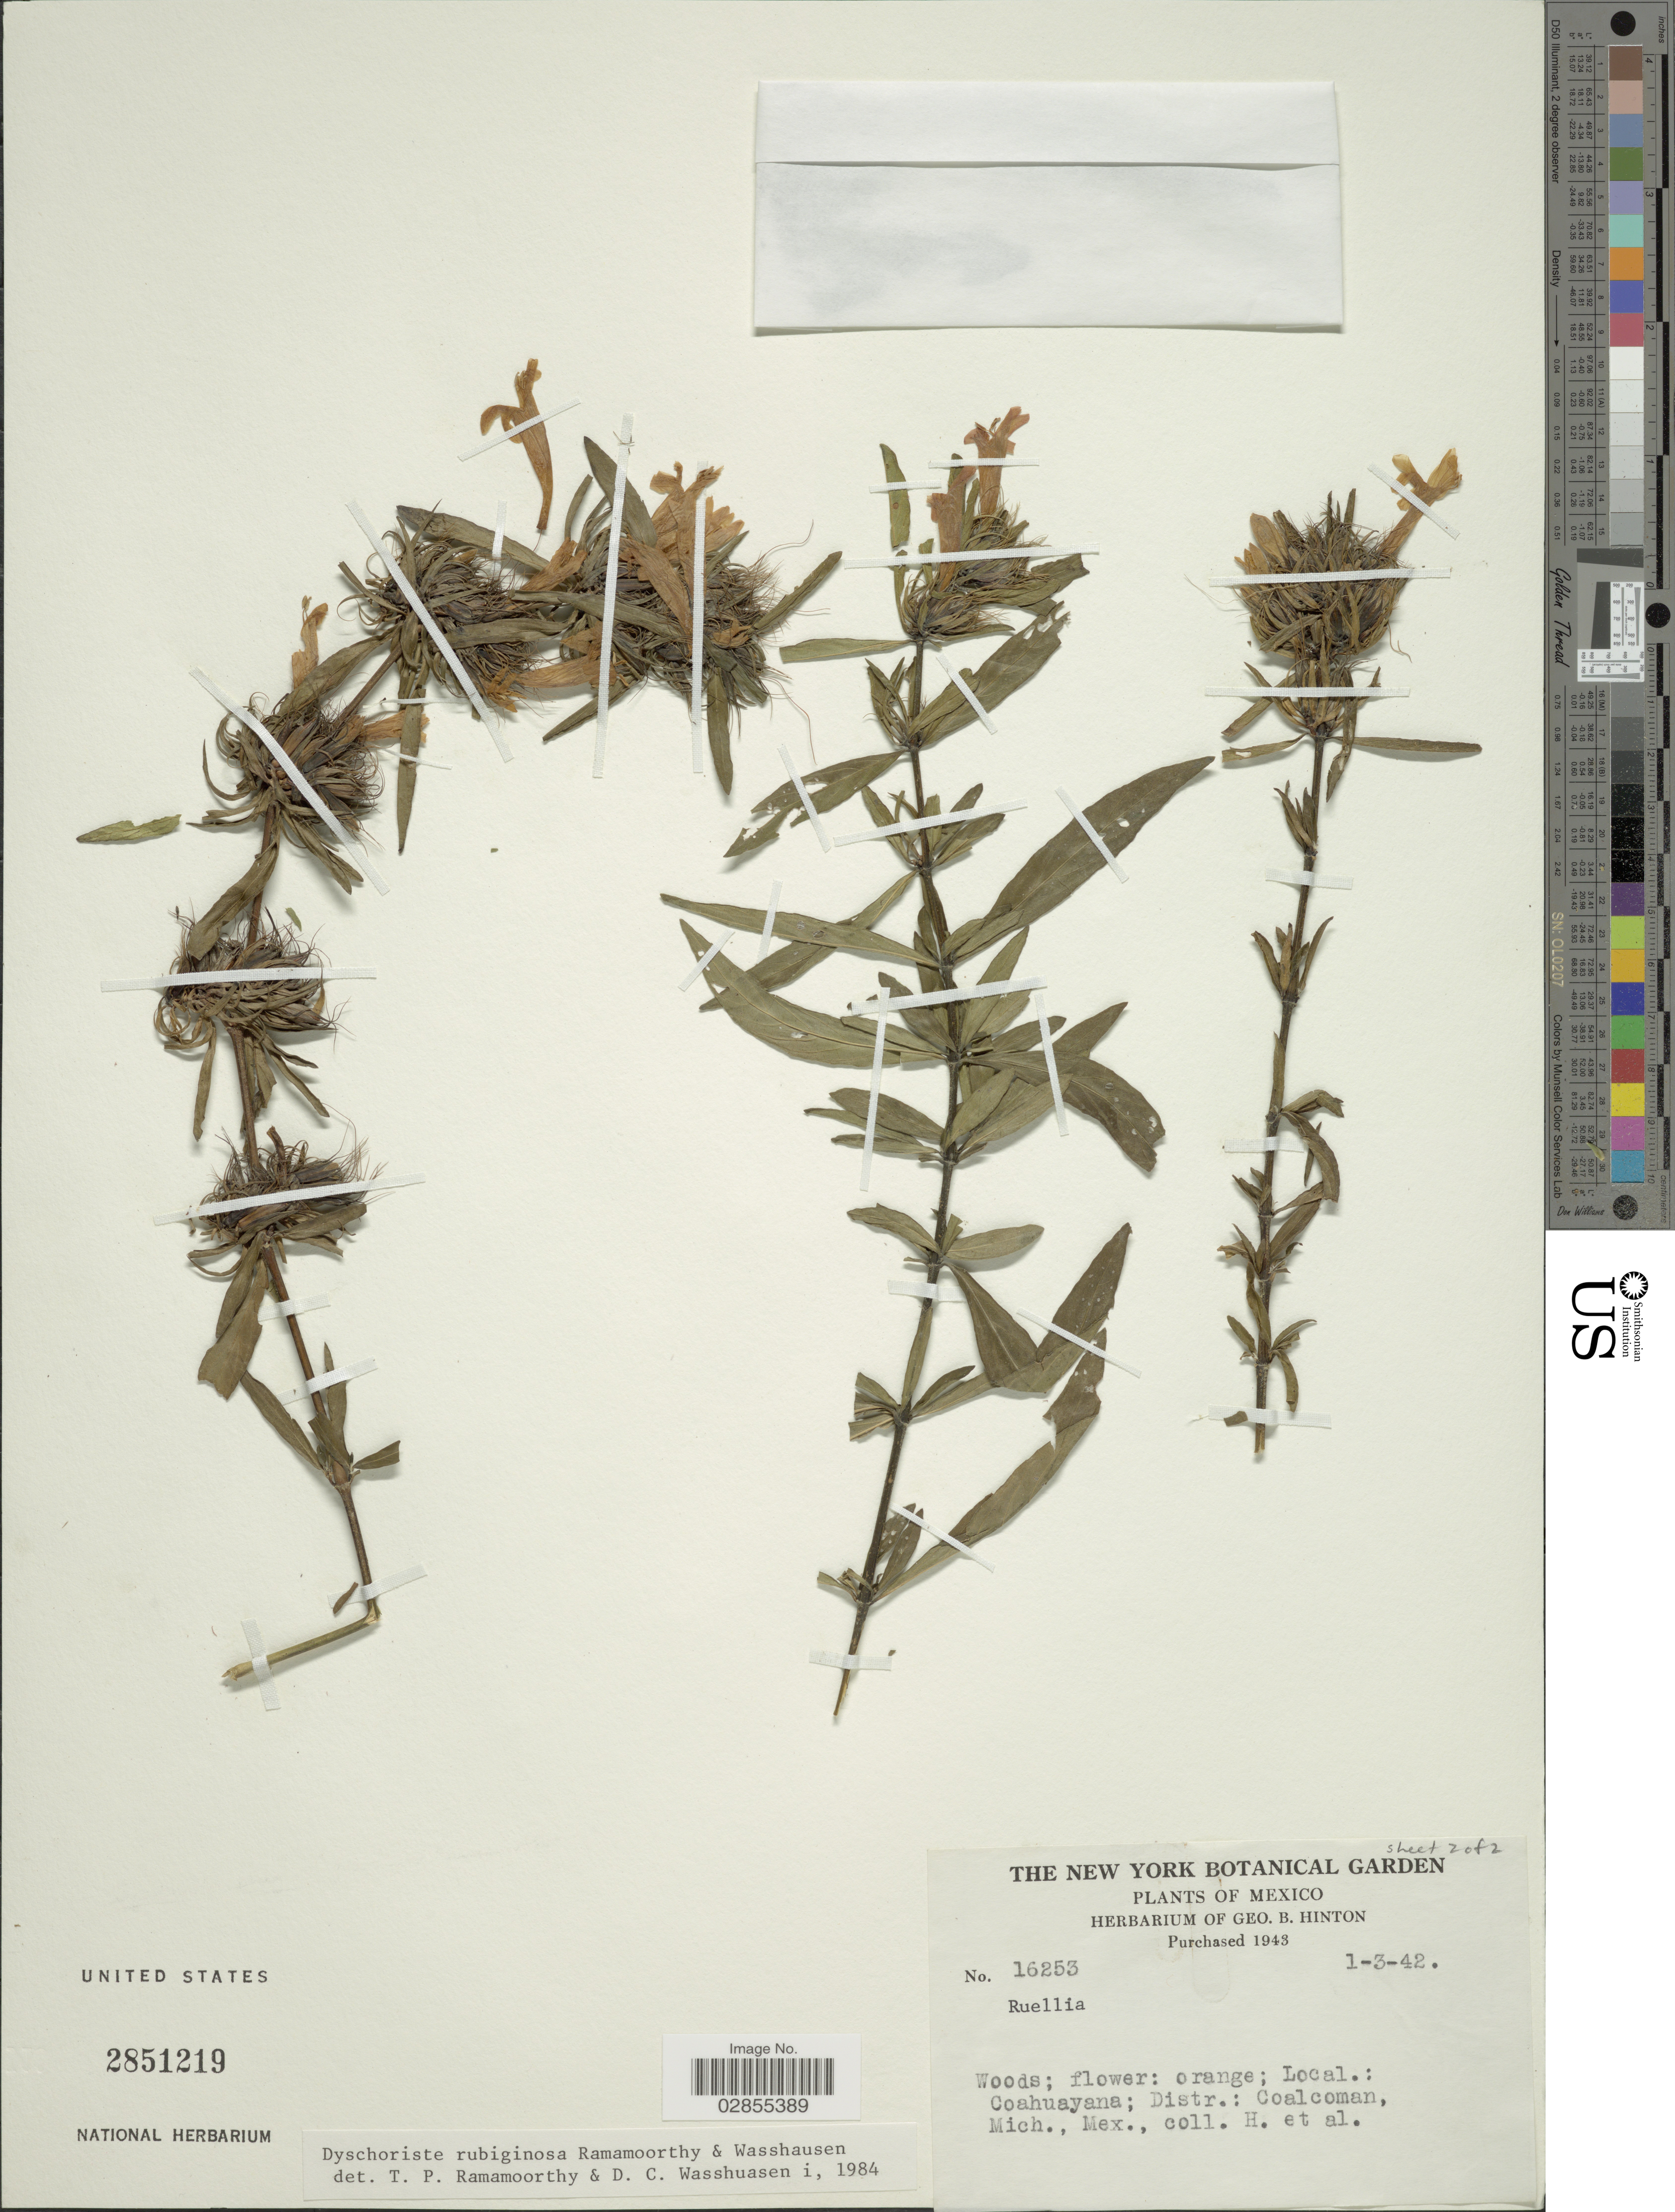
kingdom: Plantae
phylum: Tracheophyta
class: Magnoliopsida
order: Lamiales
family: Acanthaceae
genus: Dyschoriste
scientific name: Dyschoriste augustifolia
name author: Kuntze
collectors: G. B. Hinton & et al.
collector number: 16253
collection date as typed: Transcribed d/m/y: 1/3/42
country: Mexico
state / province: Michoacán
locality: Coahuayana, Distr. Coalcoman.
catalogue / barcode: US 2851219